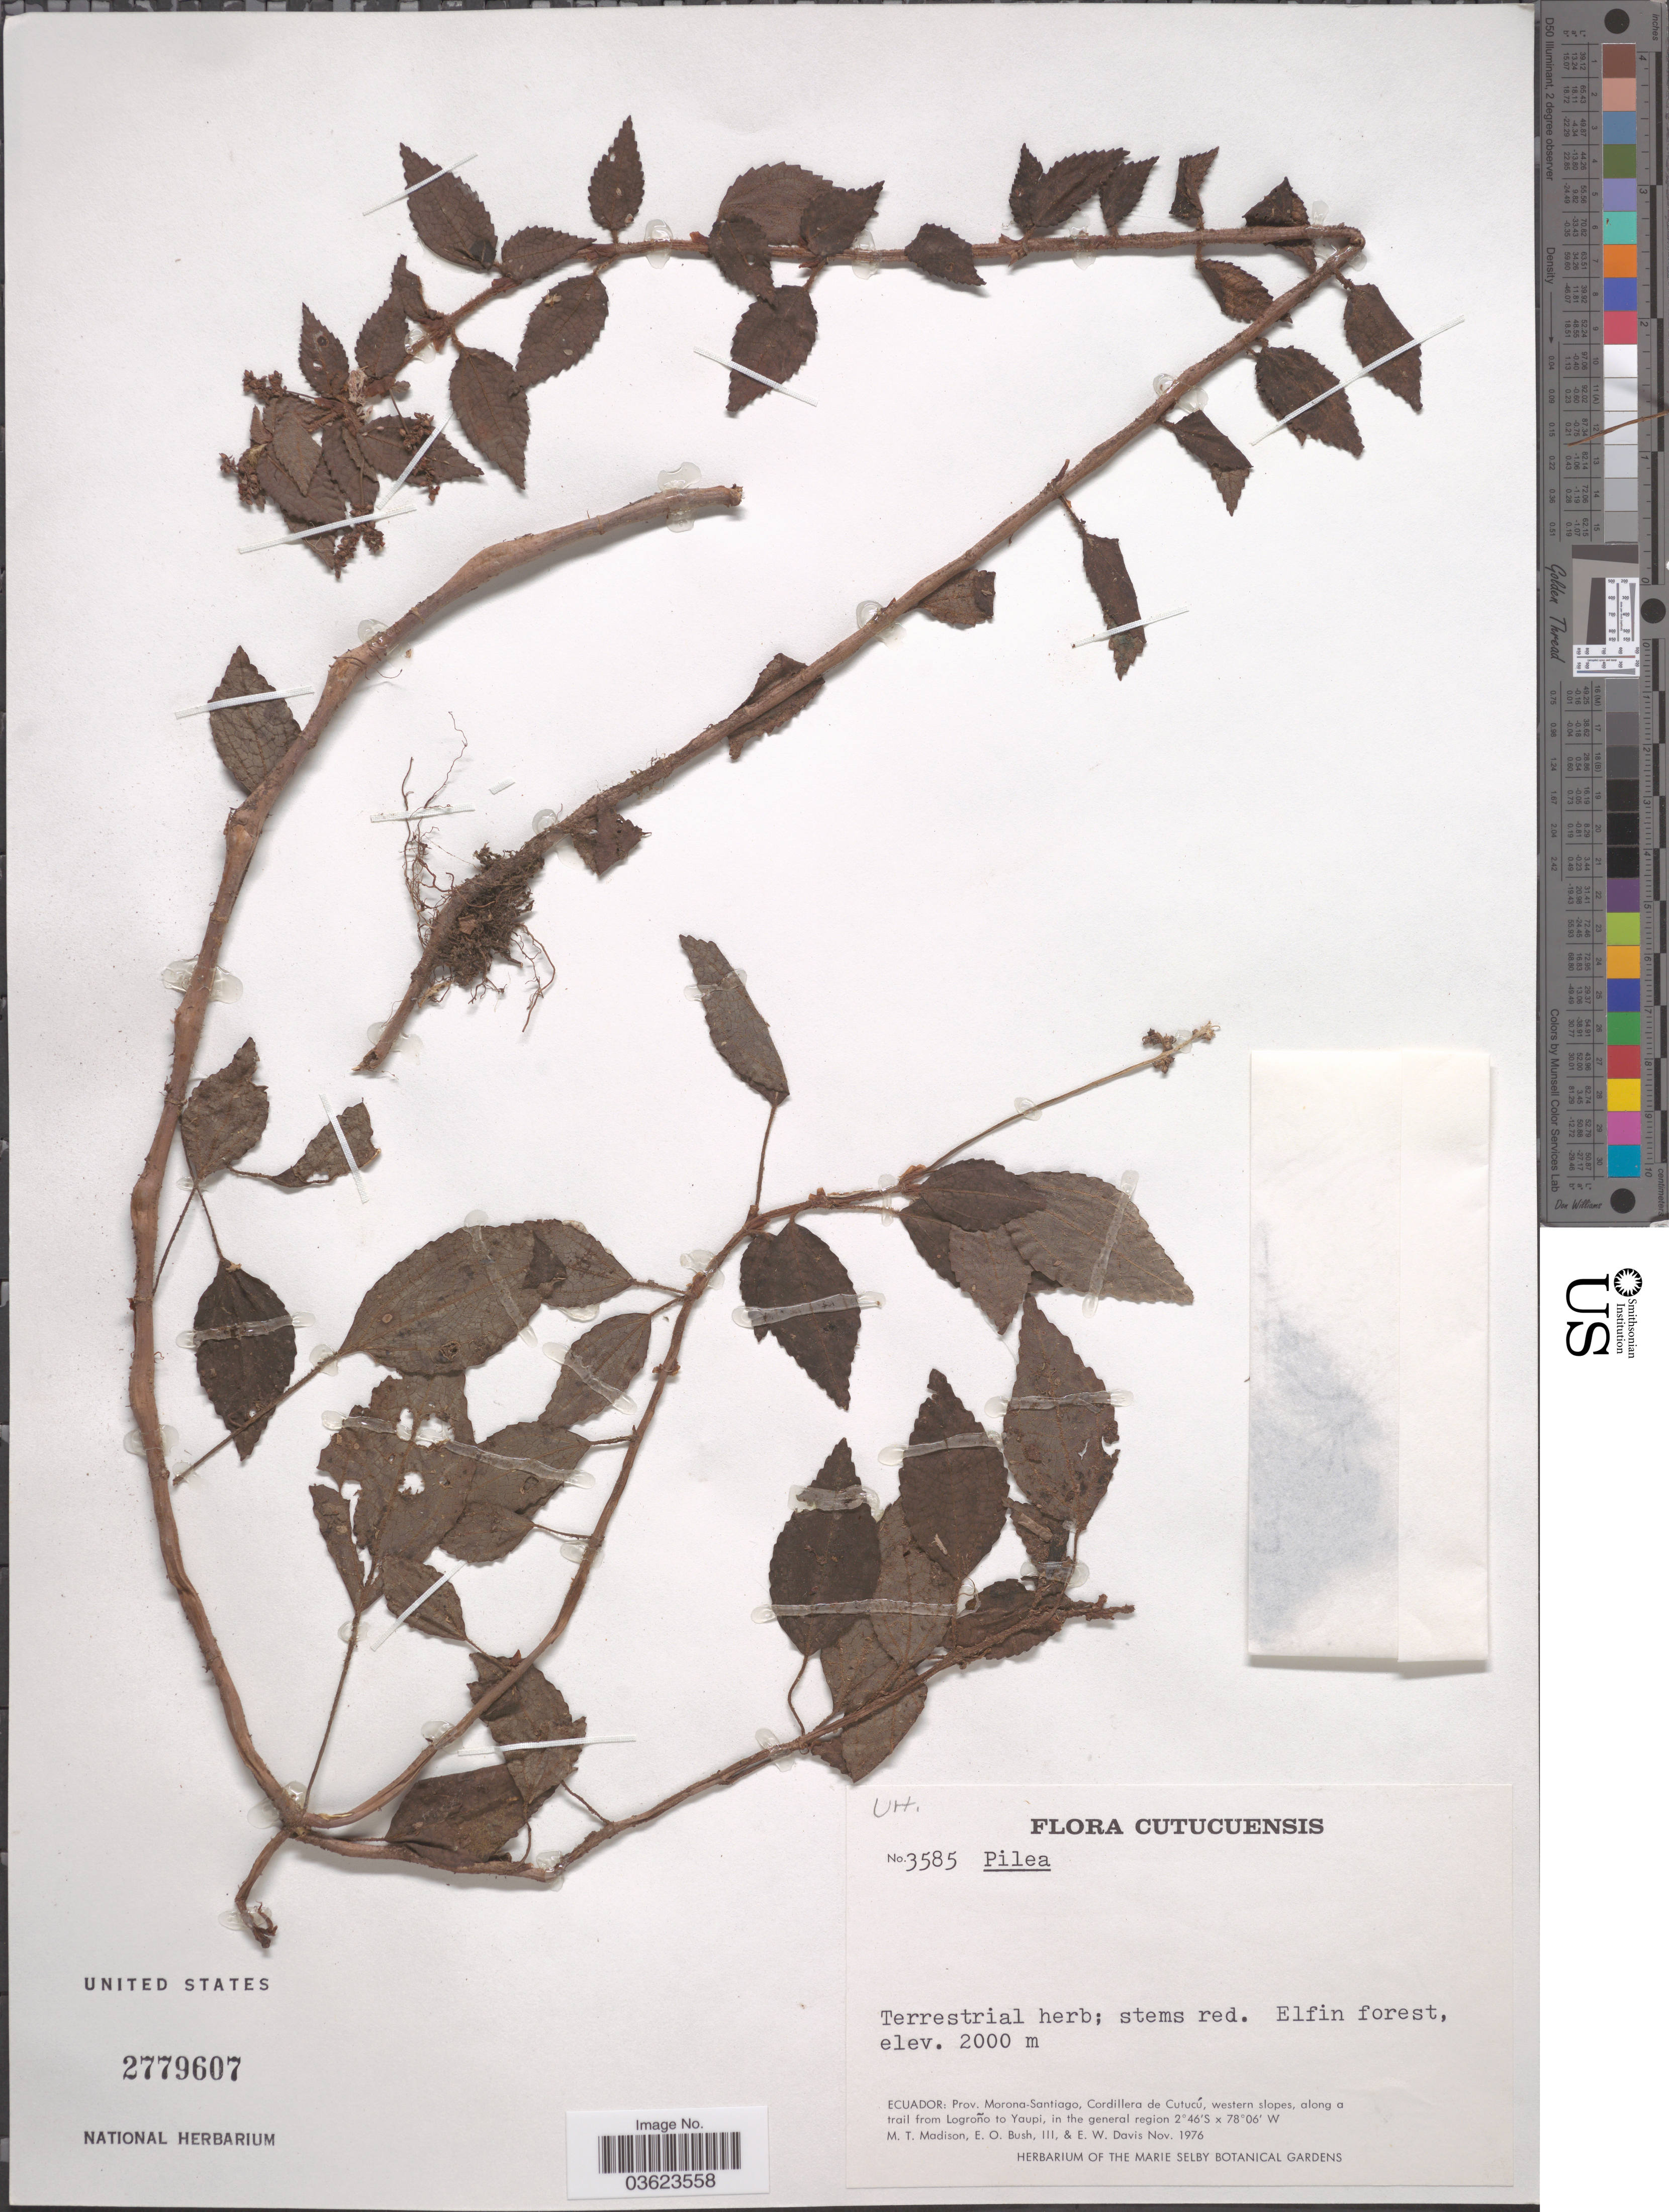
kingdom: Plantae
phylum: Tracheophyta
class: Magnoliopsida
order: Rosales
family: Urticaceae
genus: Pilea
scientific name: Pilea sp.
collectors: M. T. Madison, E. O. Bush & E. W. Davis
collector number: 3585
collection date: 1976-11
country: Ecuador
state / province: Morona-Santiago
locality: Cordillera de Cutucú, western slopes, along a trail from Logroño to Yaupi, in the general region.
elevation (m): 2000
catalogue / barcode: US 2779607